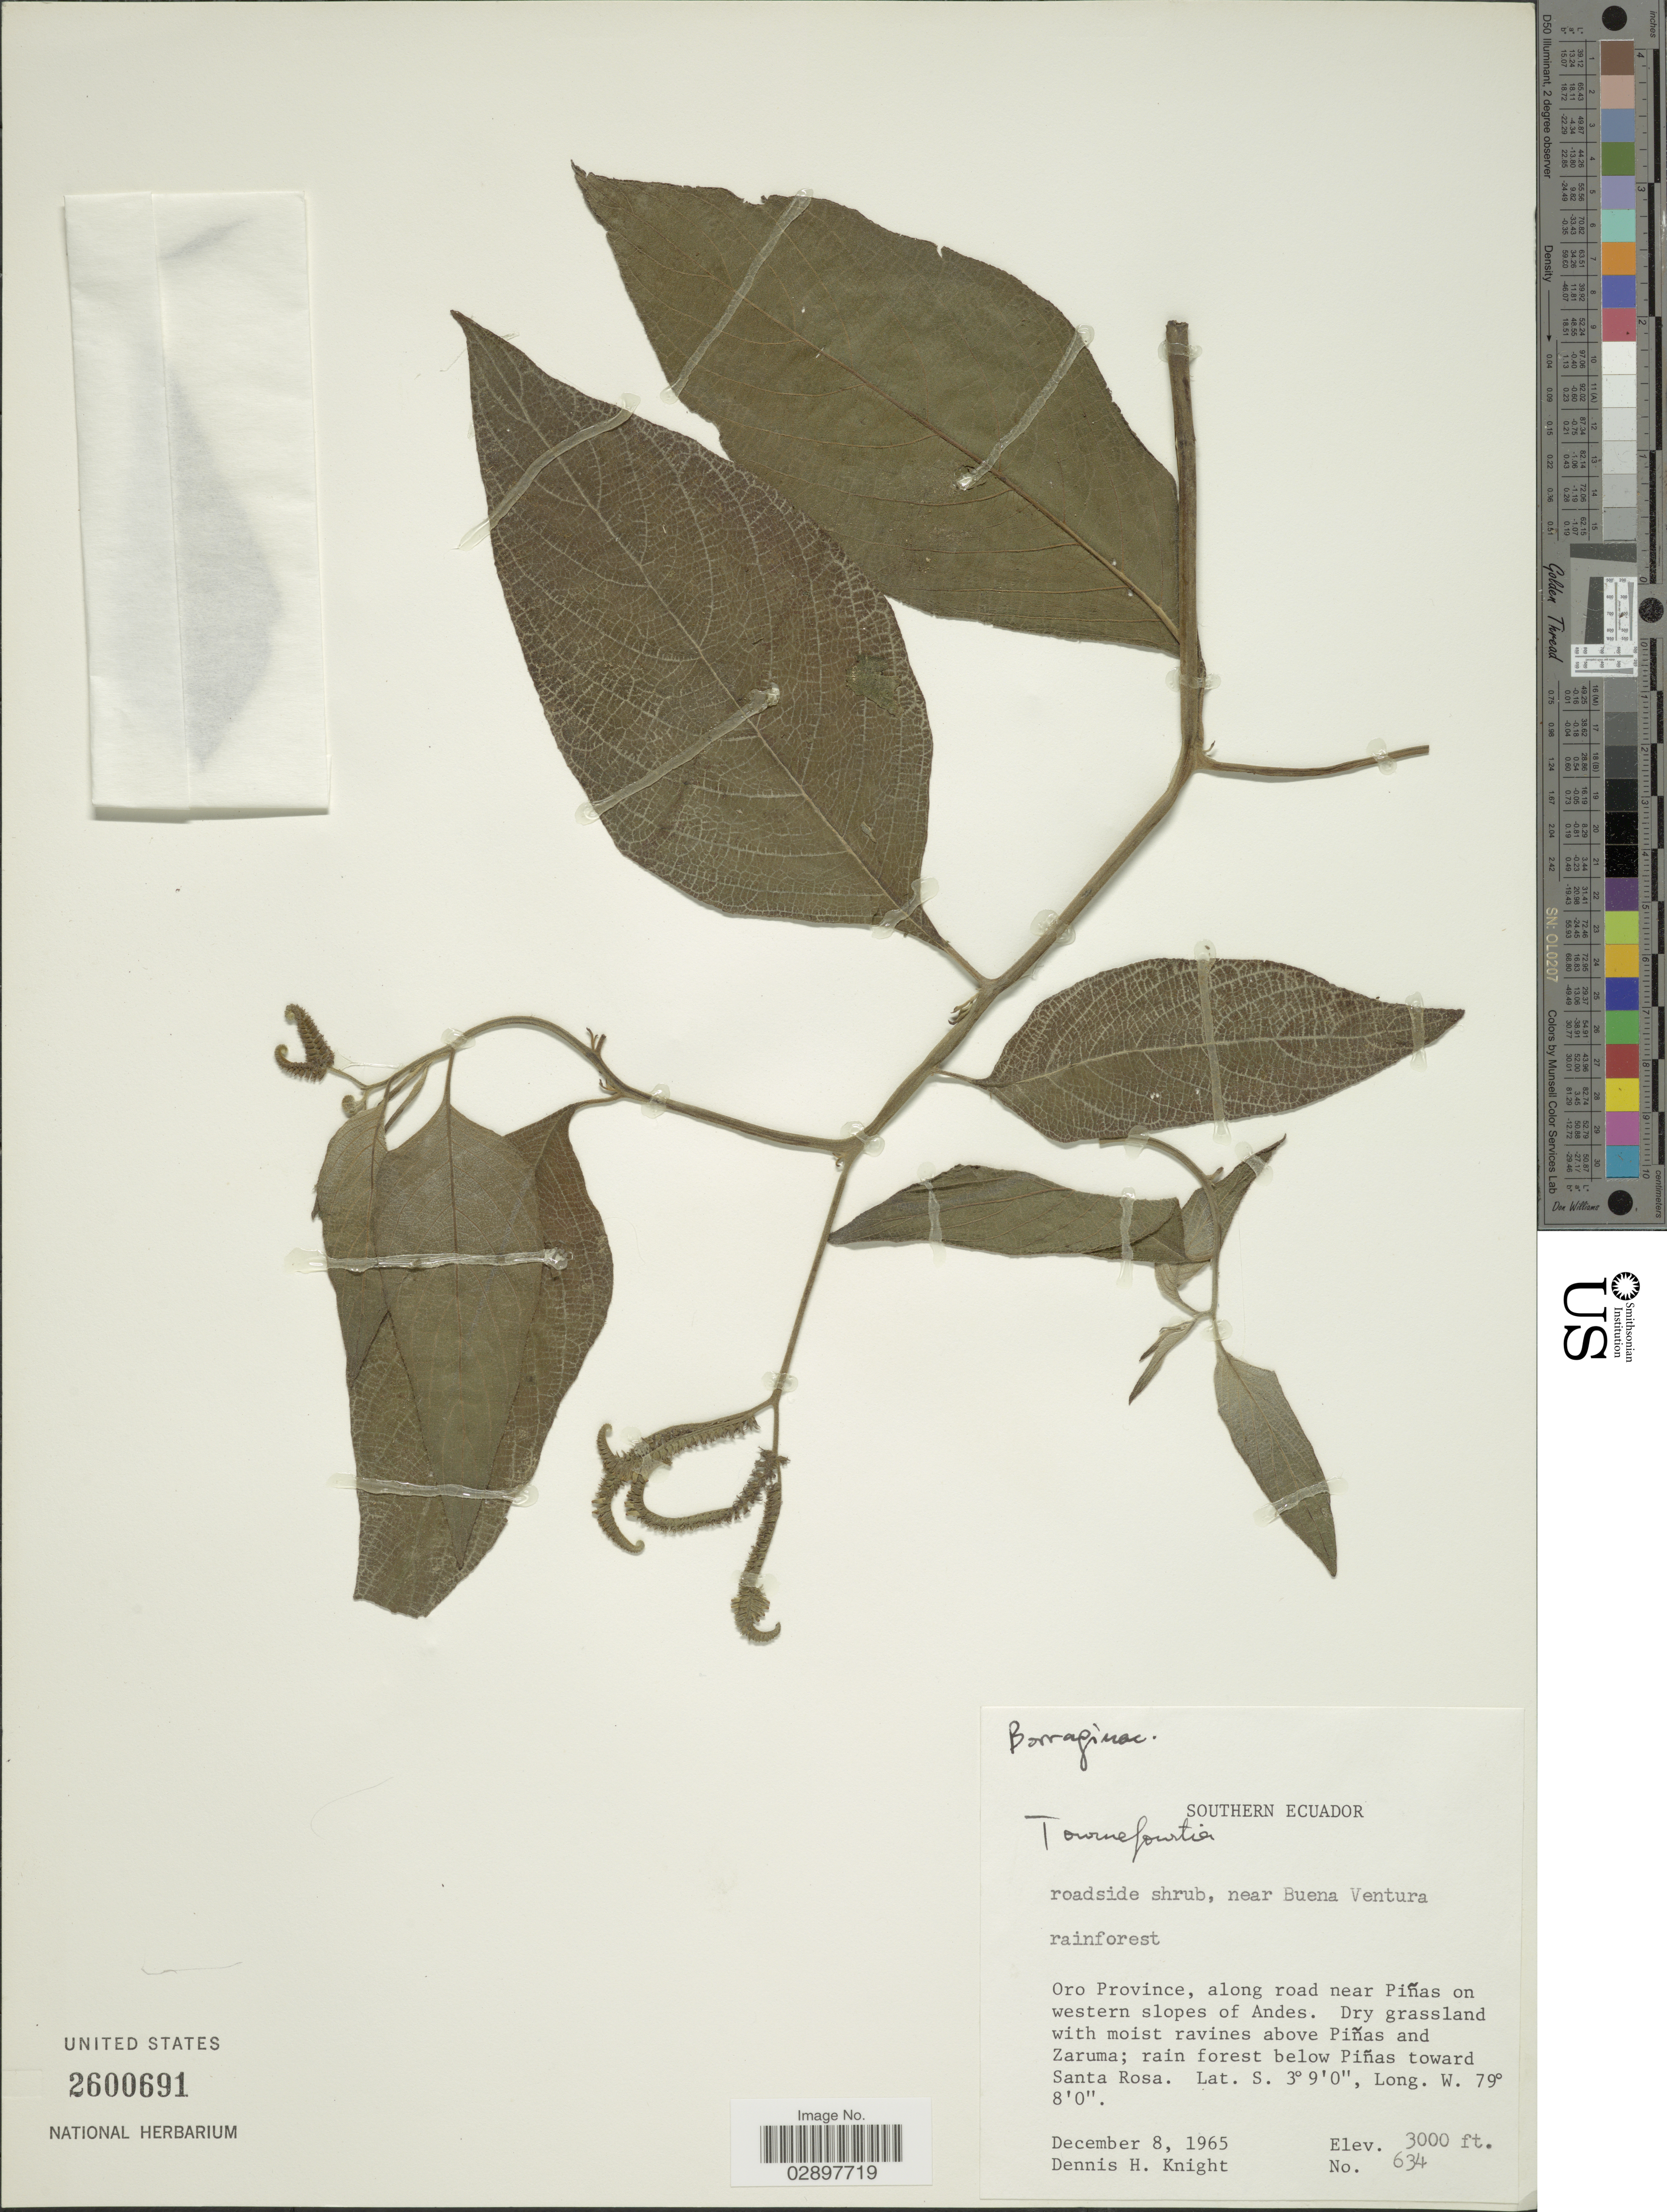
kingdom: Plantae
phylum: Tracheophyta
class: Magnoliopsida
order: Boraginales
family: Heliotropiaceae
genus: Tournefortia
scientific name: Tournefortia sp.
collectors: D. Knight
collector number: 634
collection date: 1965-12-08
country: Ecuador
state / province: El Oro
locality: Southern Ecuador. Oro Province, along road near Piñas on western slopes of Andes.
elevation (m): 914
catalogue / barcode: US 2600691